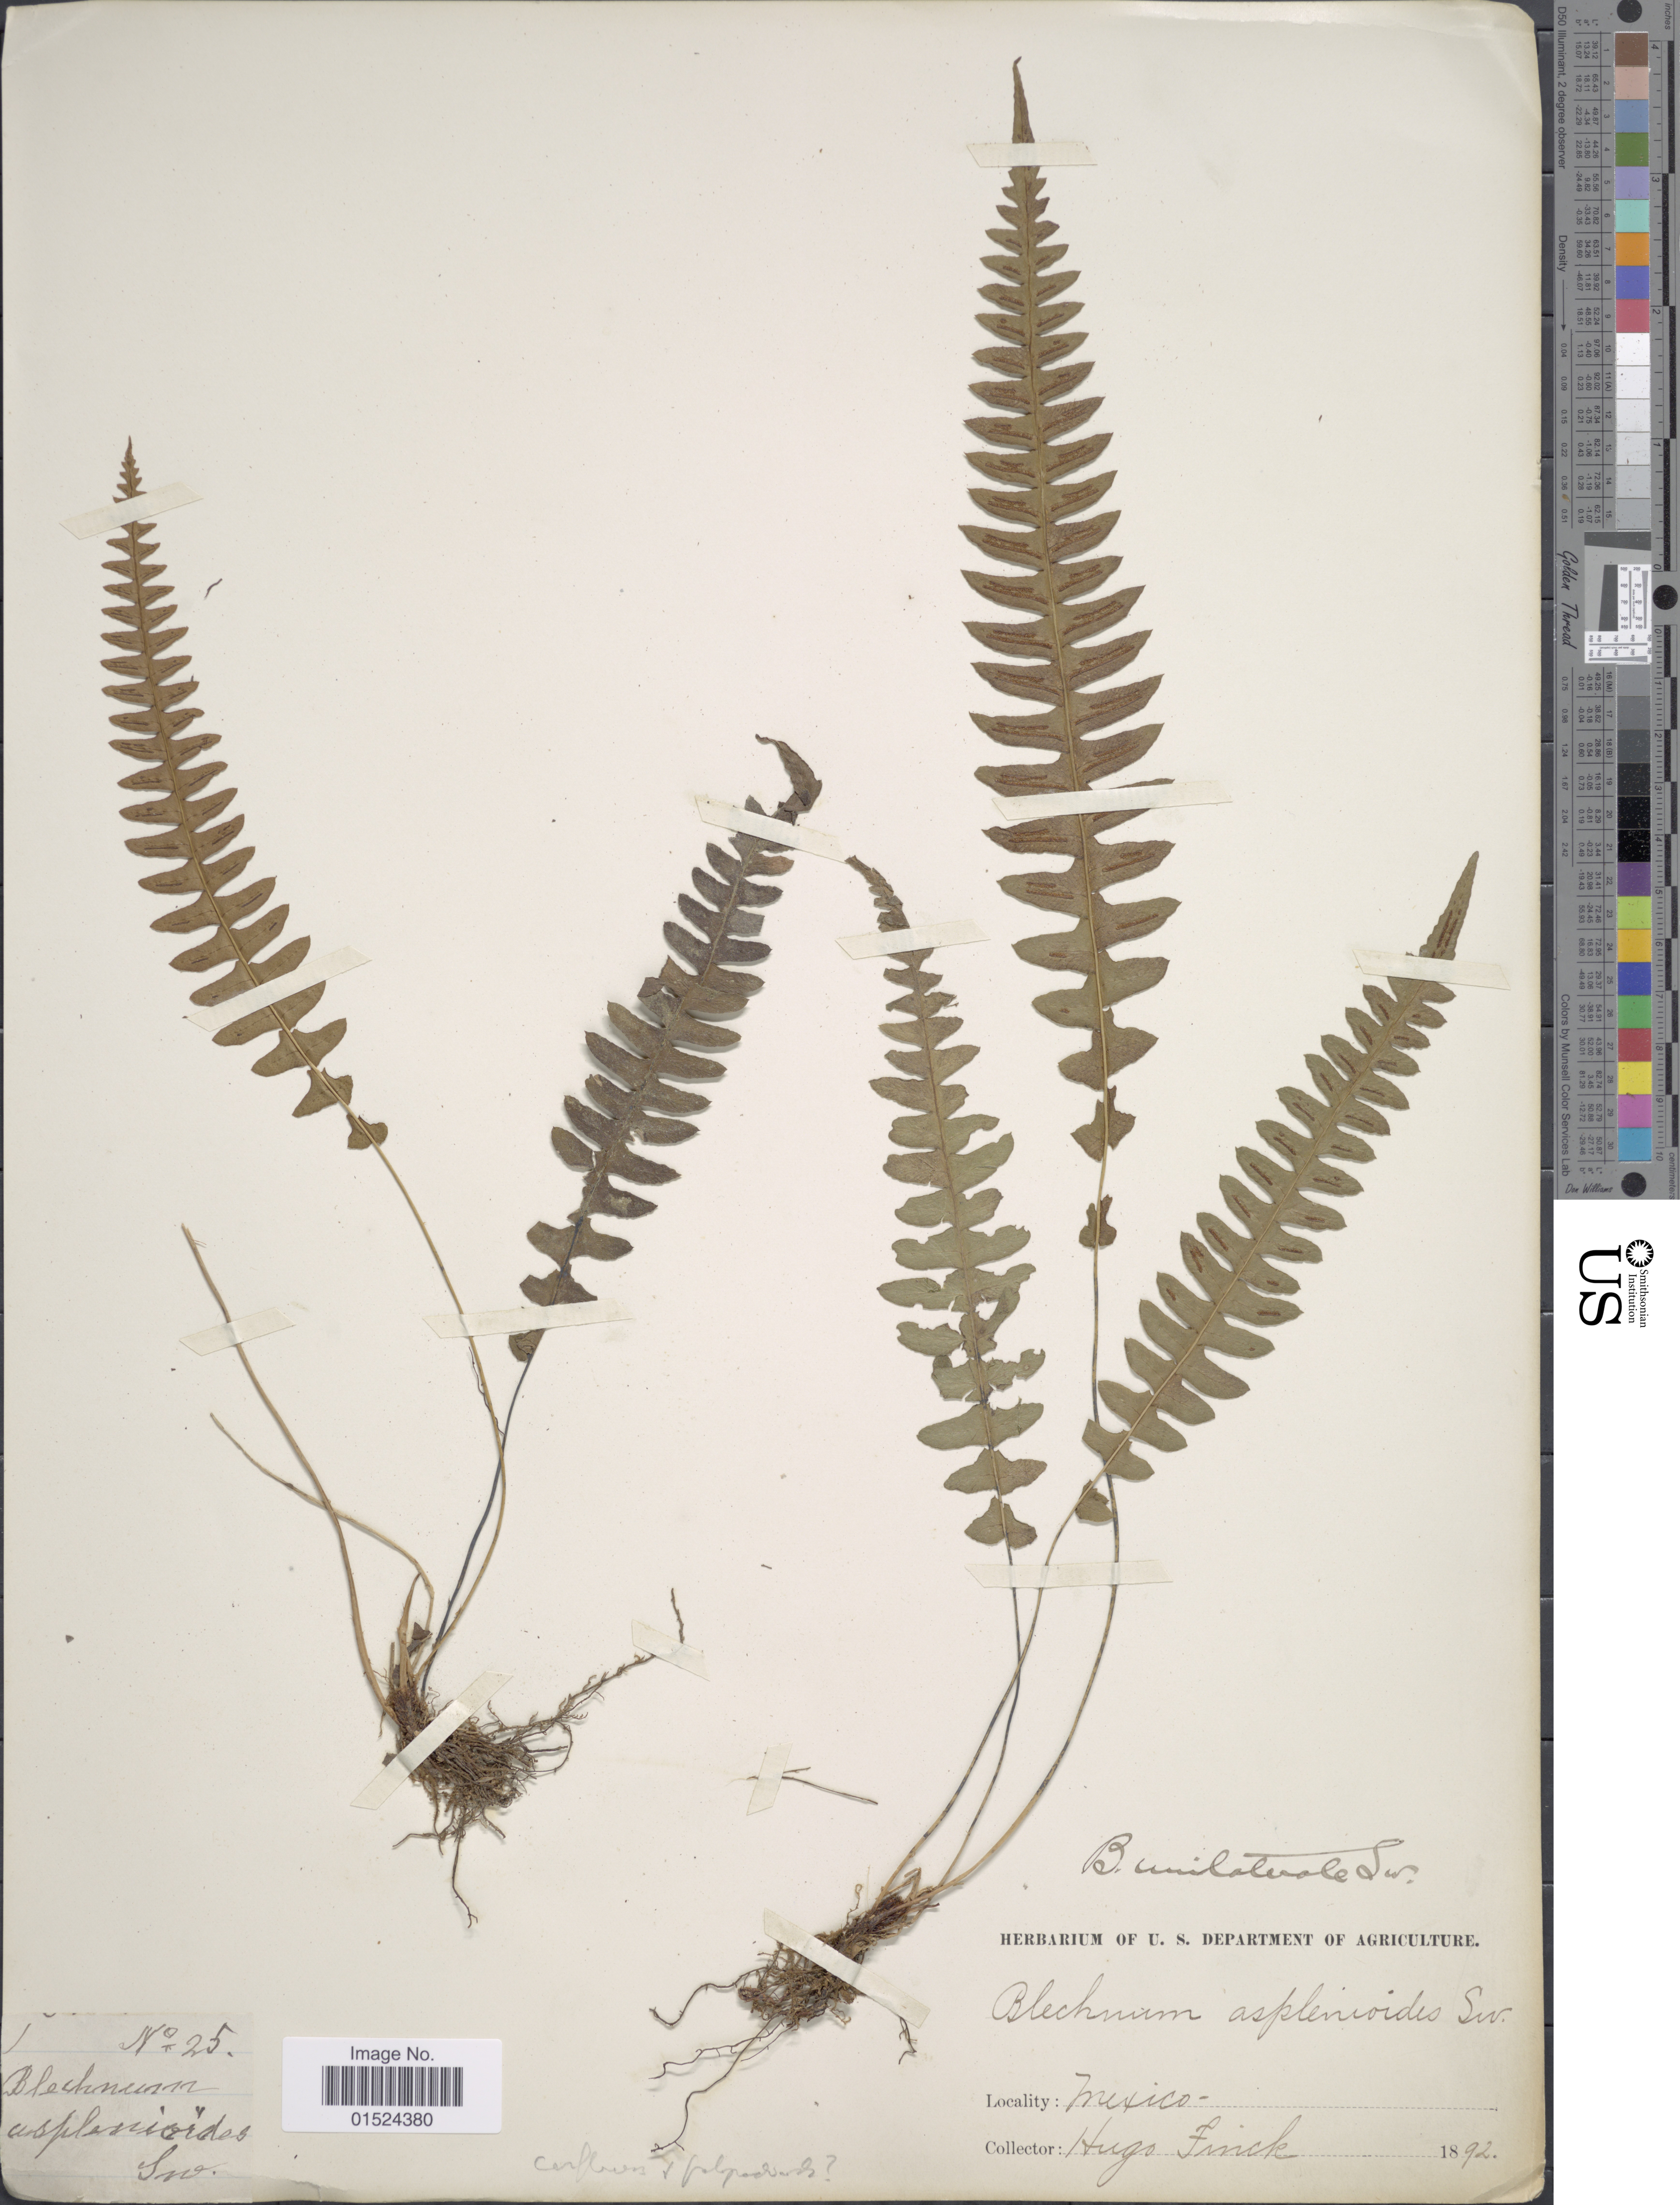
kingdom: Plantae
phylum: Tracheophyta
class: Polypodiopsida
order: Polypodiales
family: Blechnaceae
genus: Blechnum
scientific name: Blechnum polypodioides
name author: Raddi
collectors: H. Finck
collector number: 25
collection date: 1892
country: Mexico